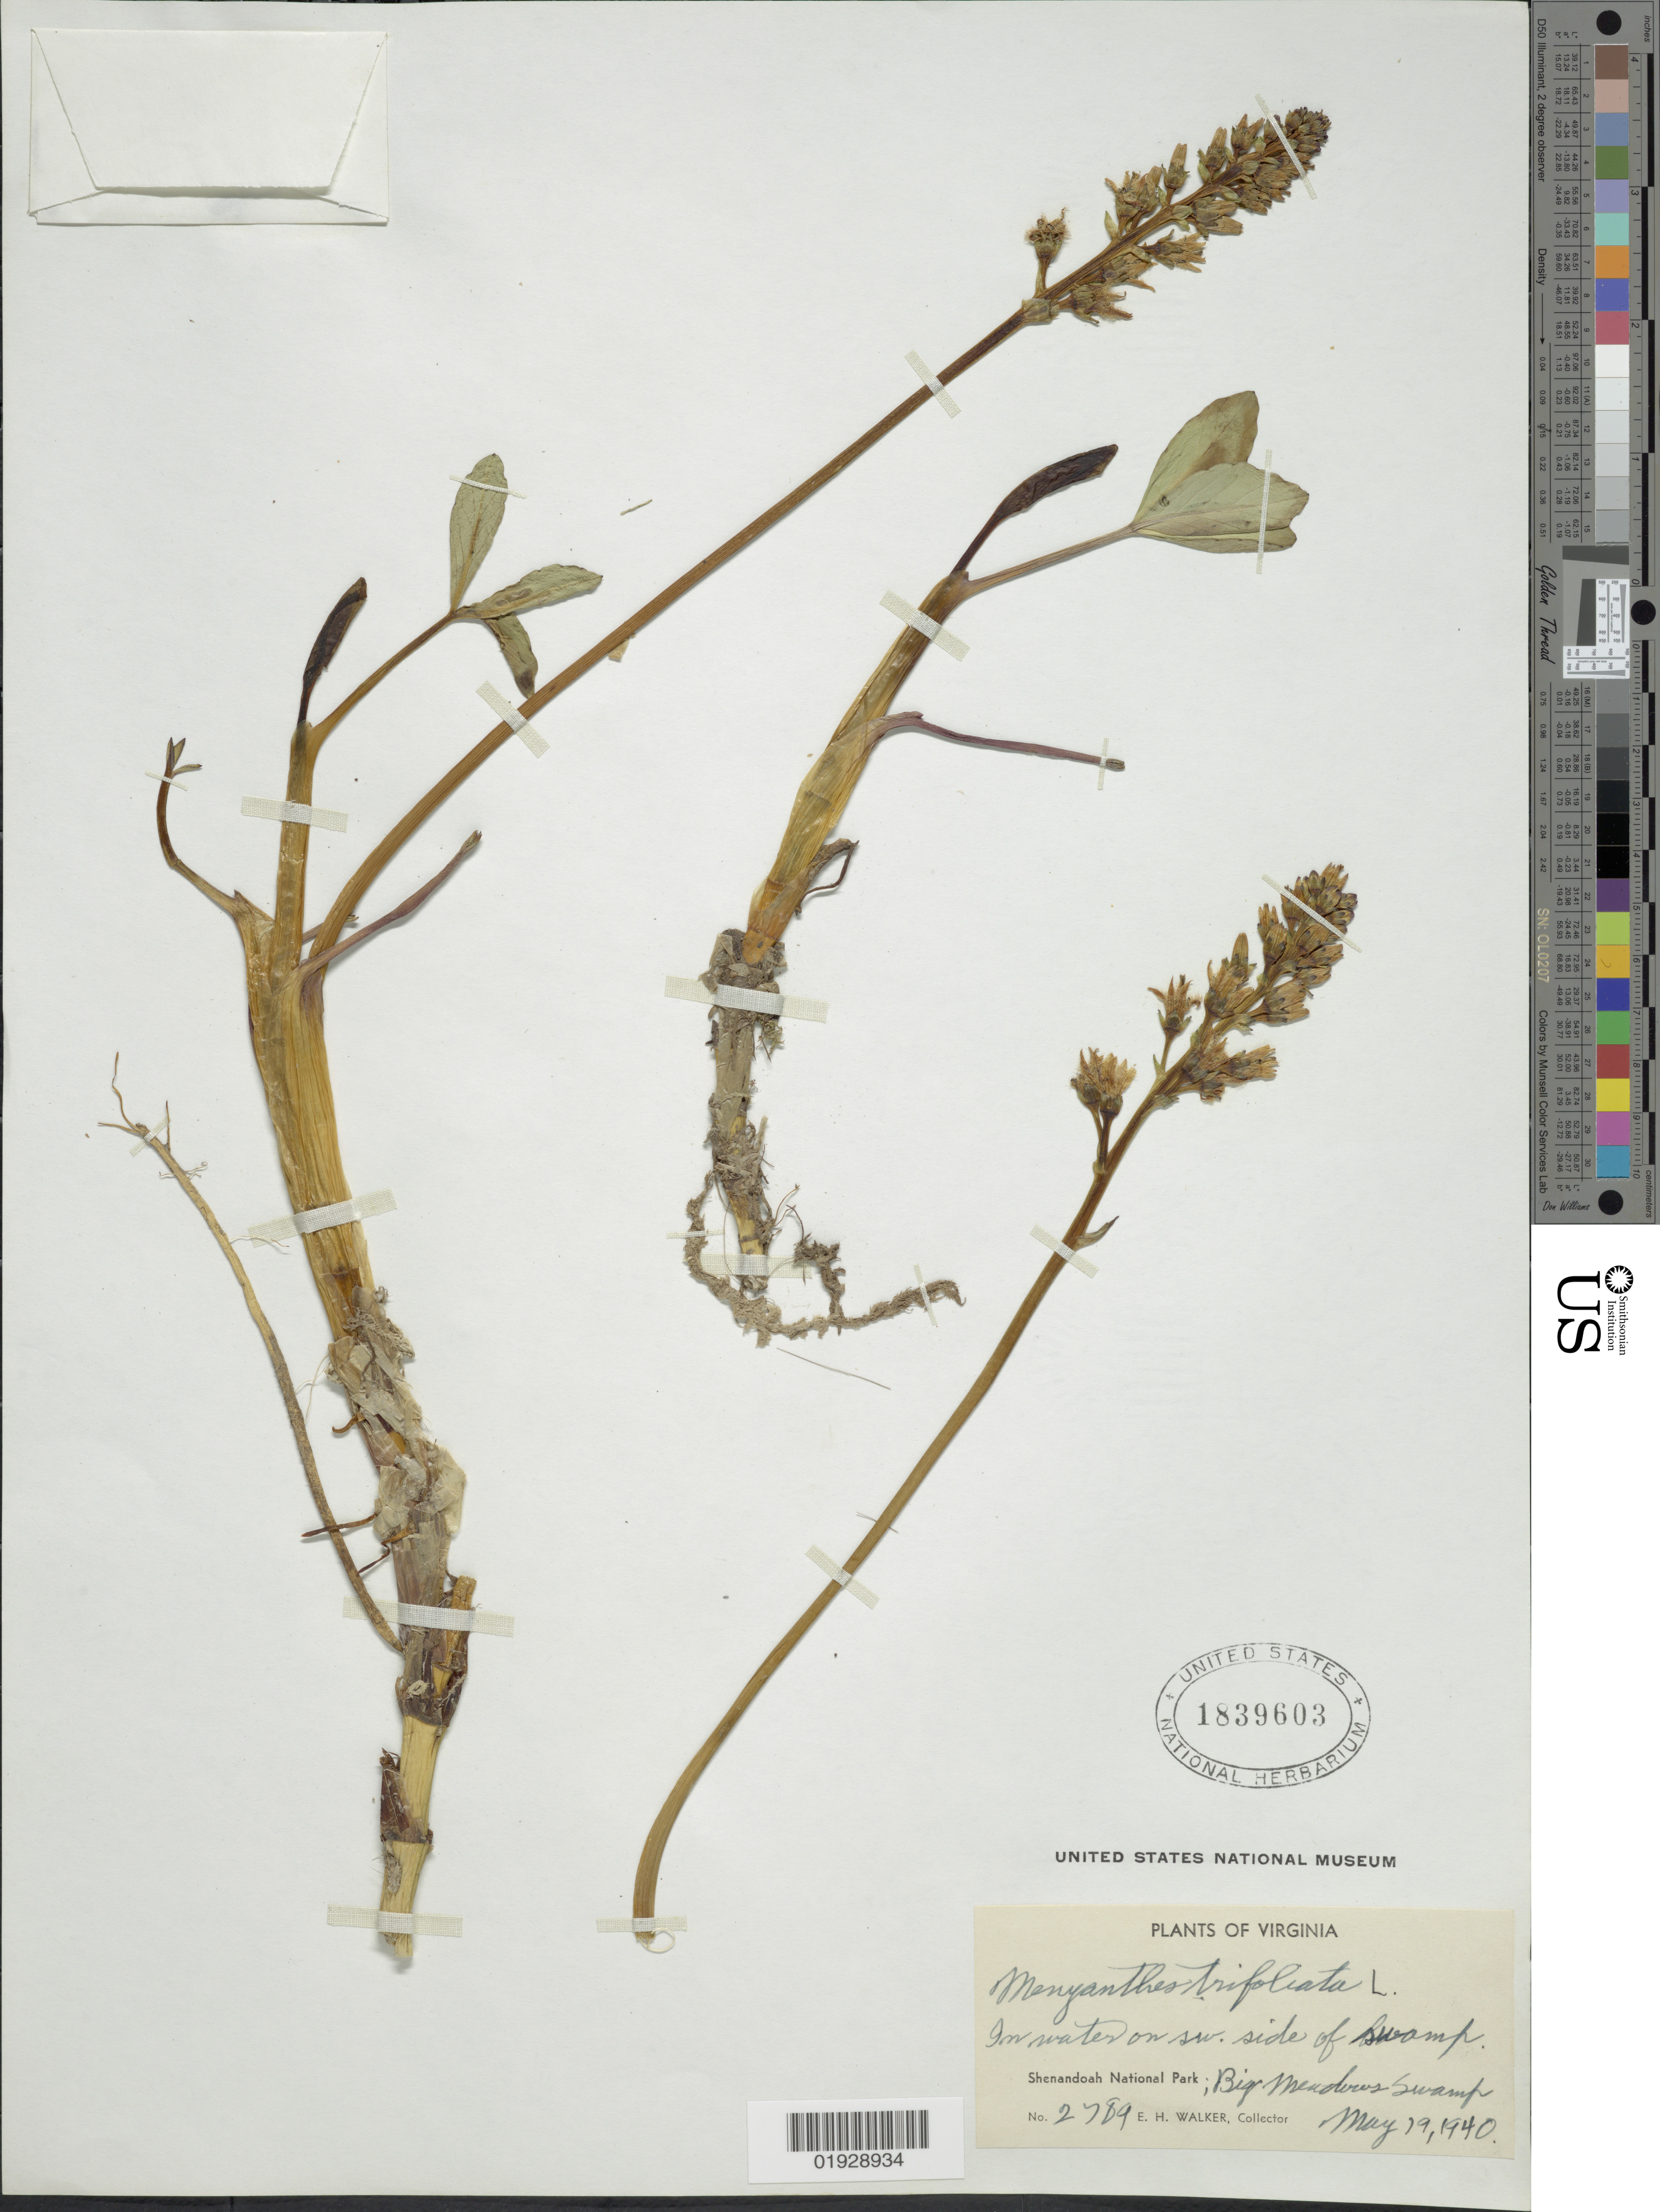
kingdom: Plantae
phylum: Tracheophyta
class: Magnoliopsida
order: Asterales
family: Menyanthaceae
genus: Menyanthes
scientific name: Menyanthes trifoliata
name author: L.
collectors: E. H. Walker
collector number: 2789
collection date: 1940-05-19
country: United States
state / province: Virginia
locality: In water on sw. side of swamp, Shenandoah National Park ; Big Meadows Swamp.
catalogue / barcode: US 1839603